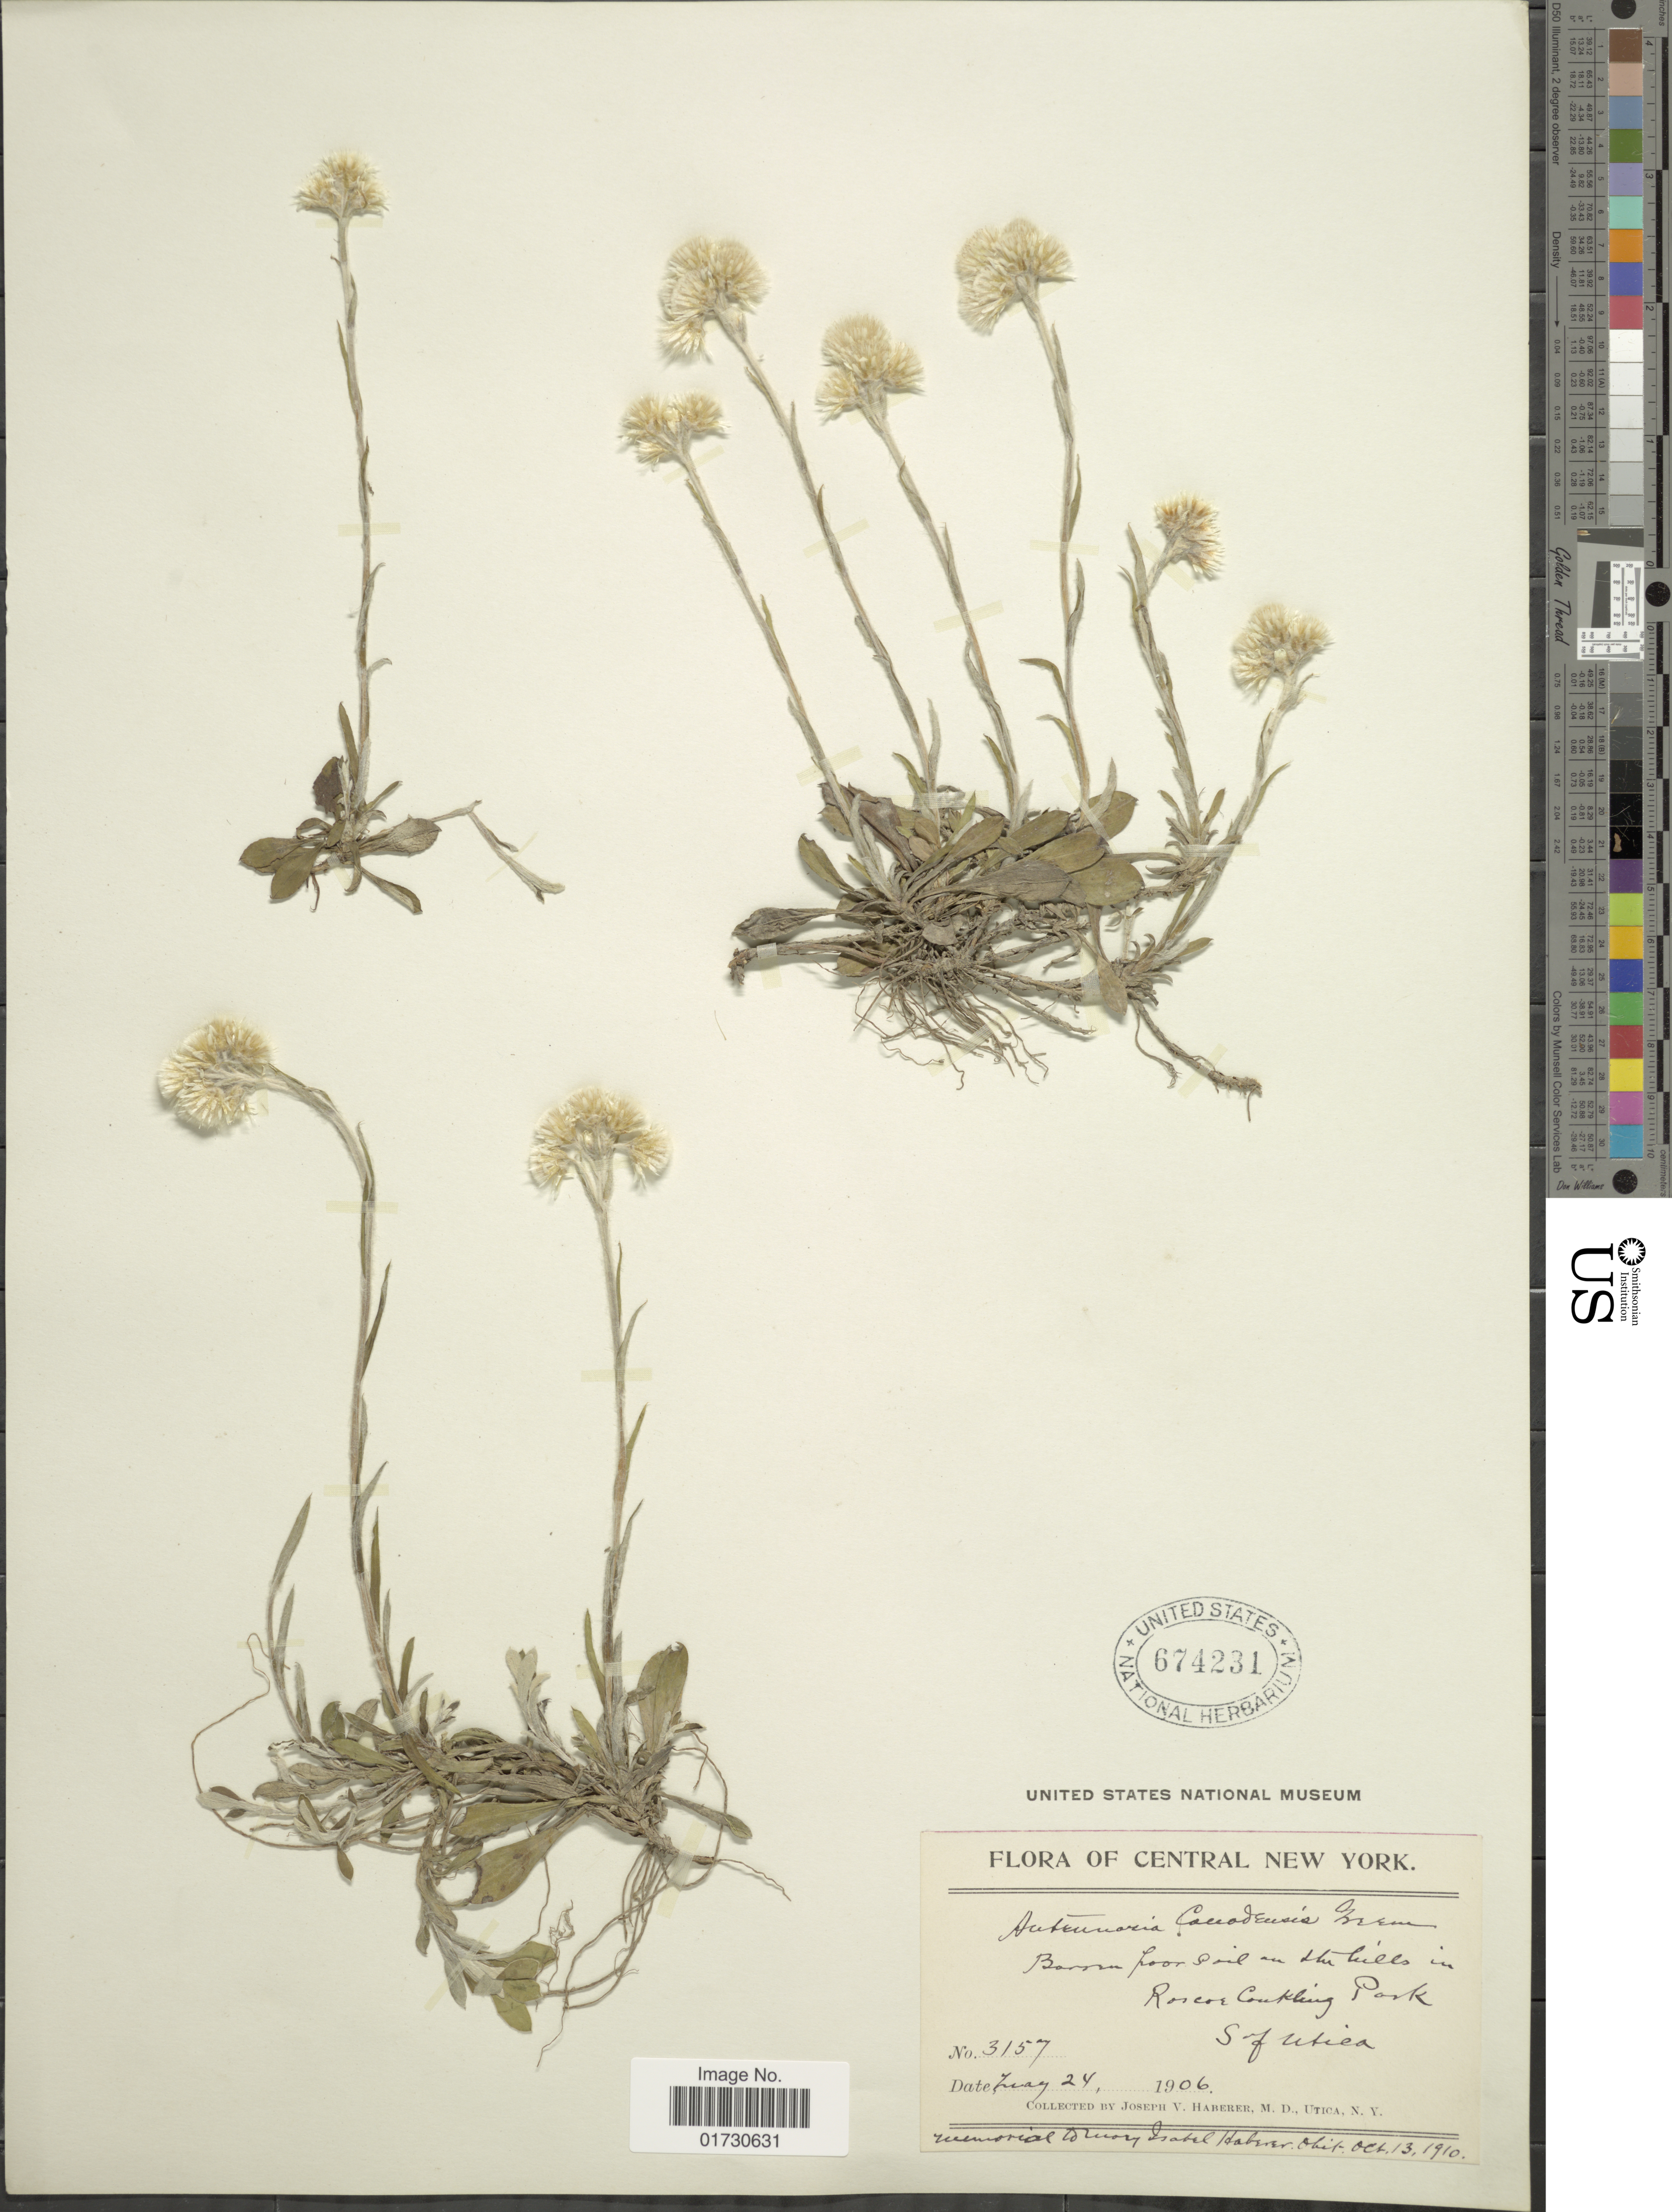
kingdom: Plantae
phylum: Tracheophyta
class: Magnoliopsida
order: Asterales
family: Asteraceae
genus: Antennaria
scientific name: Antennaria canadensis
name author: Greene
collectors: J. V. Haberer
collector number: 3157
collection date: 1906-05-24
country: United States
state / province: New York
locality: Centrl New York, Roscoe Conkling Park, S of Utica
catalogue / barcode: US 674231